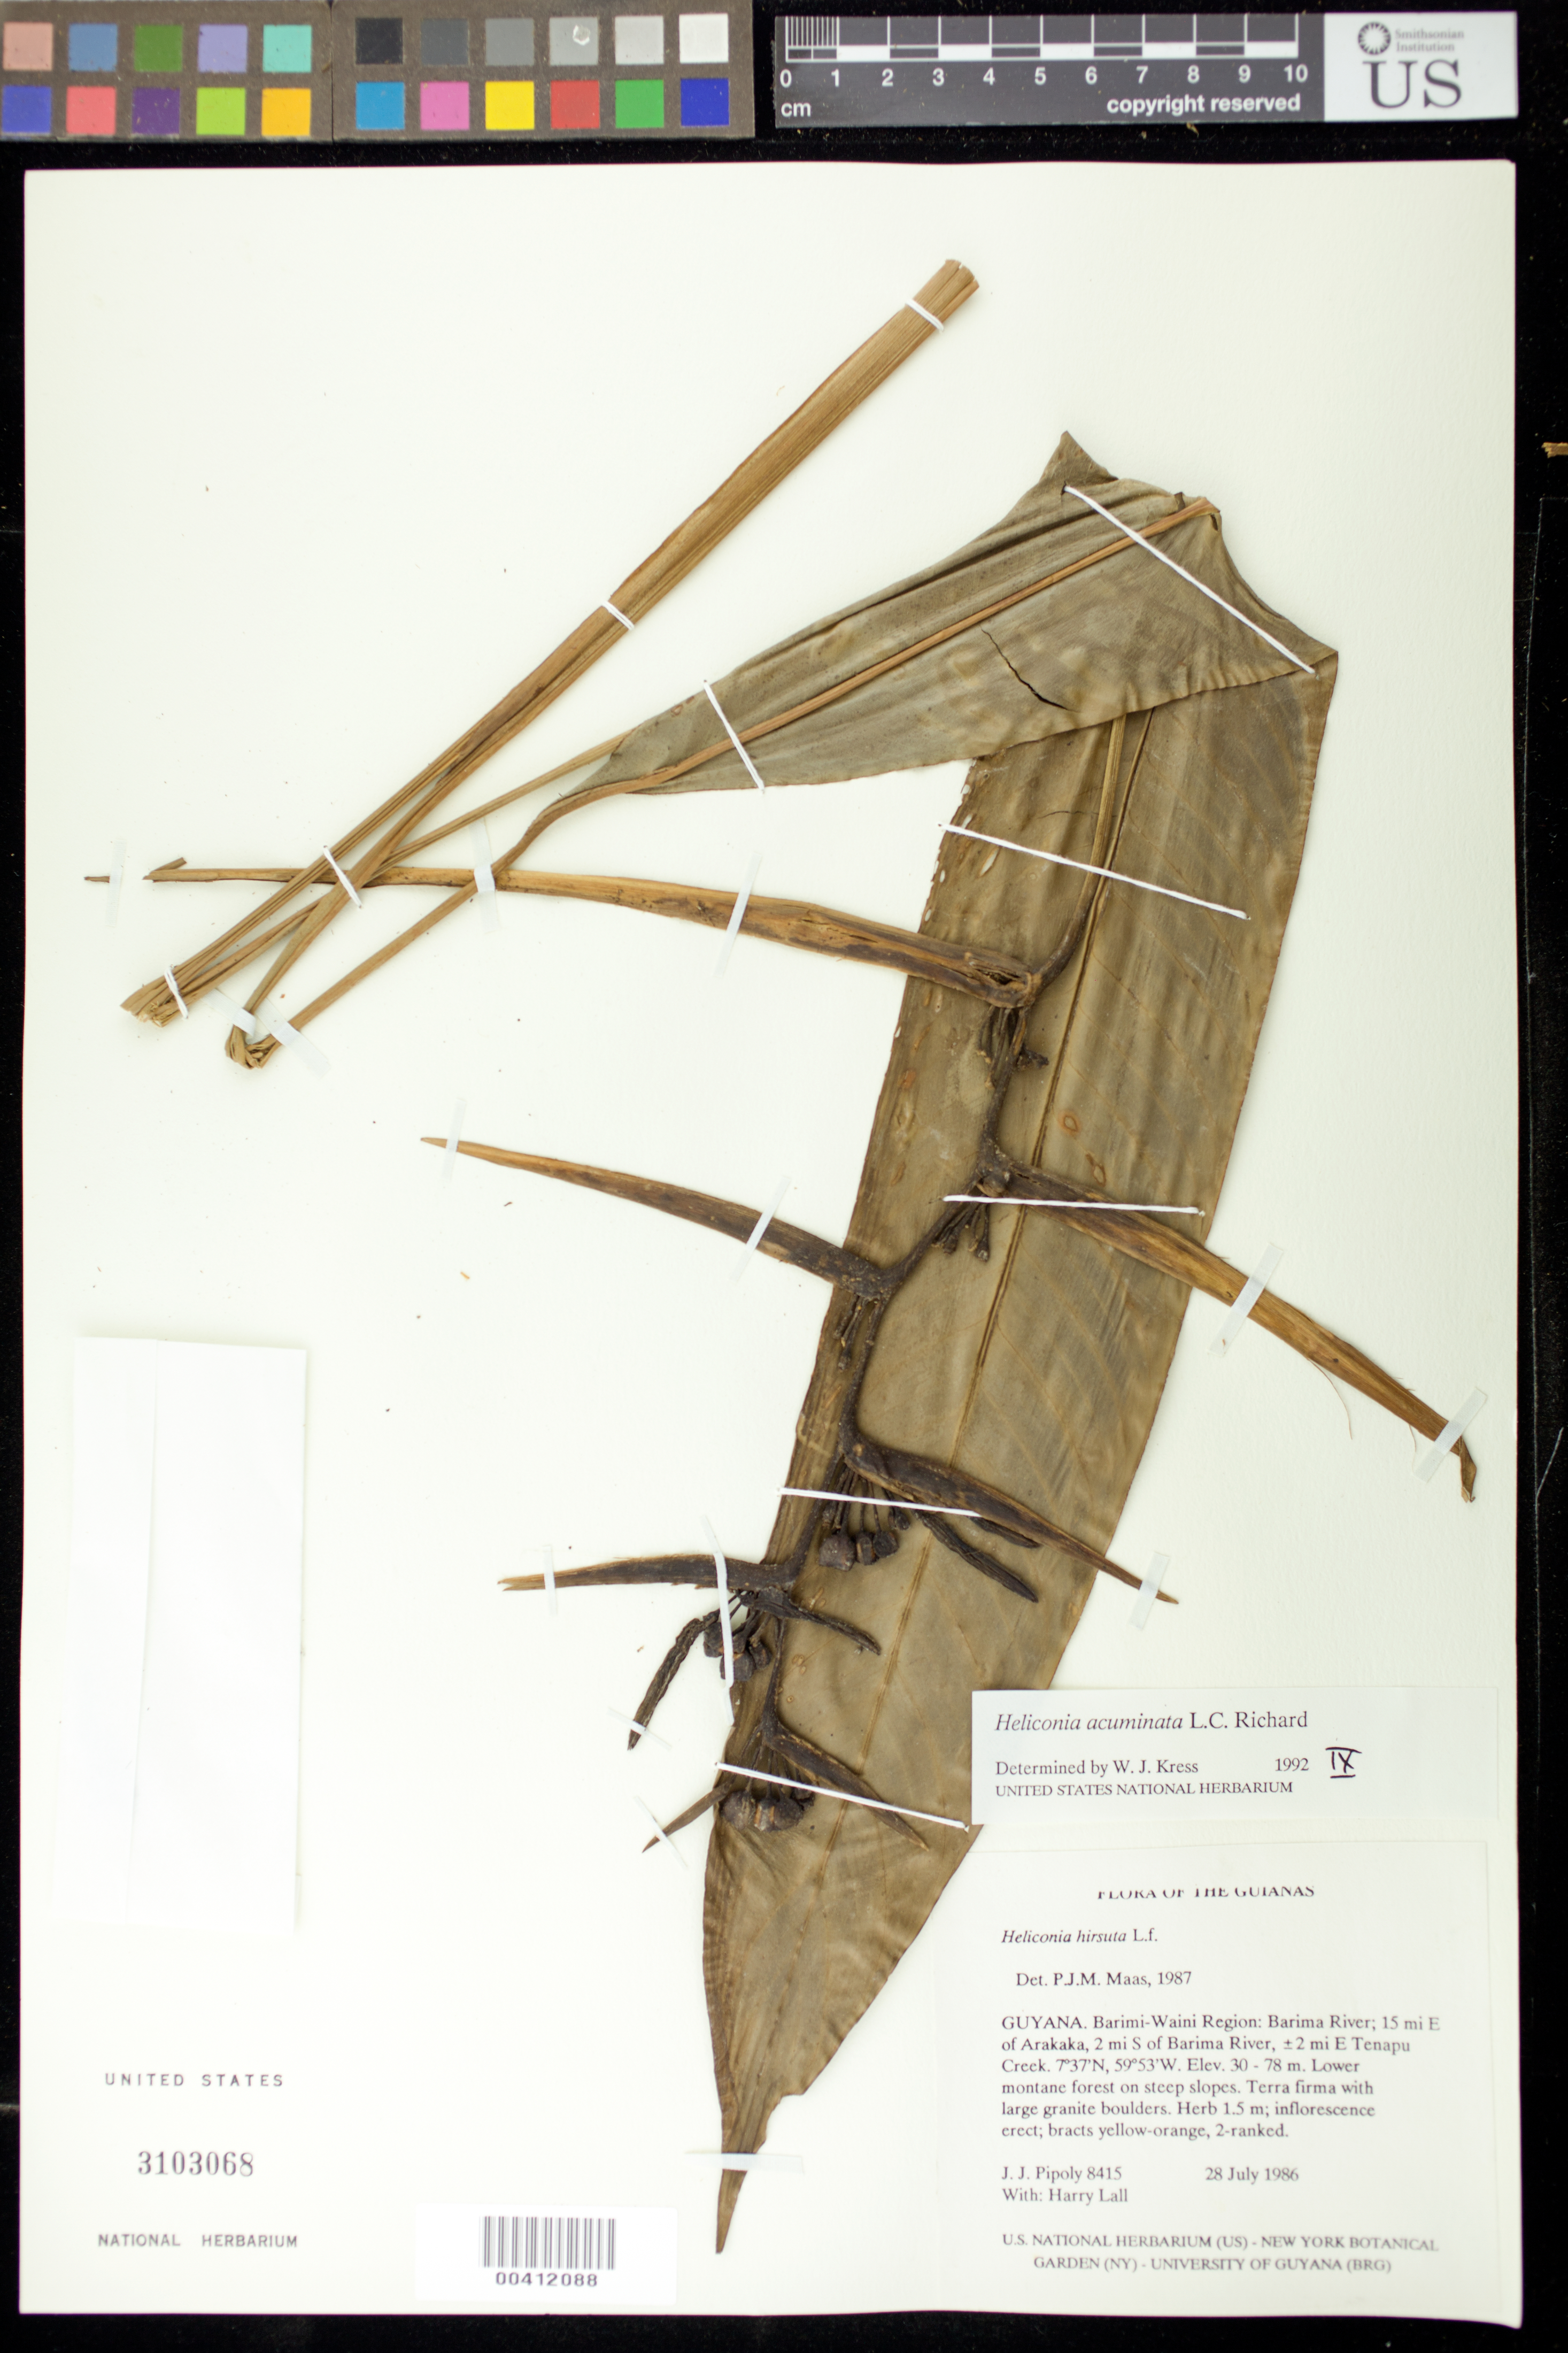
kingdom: Plantae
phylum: Tracheophyta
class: Liliopsida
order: Zingiberales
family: Heliconiaceae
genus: Heliconia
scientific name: Heliconia acuminata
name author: A. Rich.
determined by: Kress, W. J., (US), Smithsonian Institution - National Museum of Natural History (UNITED STATES)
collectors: J. J. Pipoly & H. Lall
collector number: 8415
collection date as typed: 28 Jul 1986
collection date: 1986-07-28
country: Guyana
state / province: Barima-Waini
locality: Barima river, 15 mi e of arakaka, 2 mi s of barima river, ca. 2 mi e tenapu creek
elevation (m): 30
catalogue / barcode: US 3103068